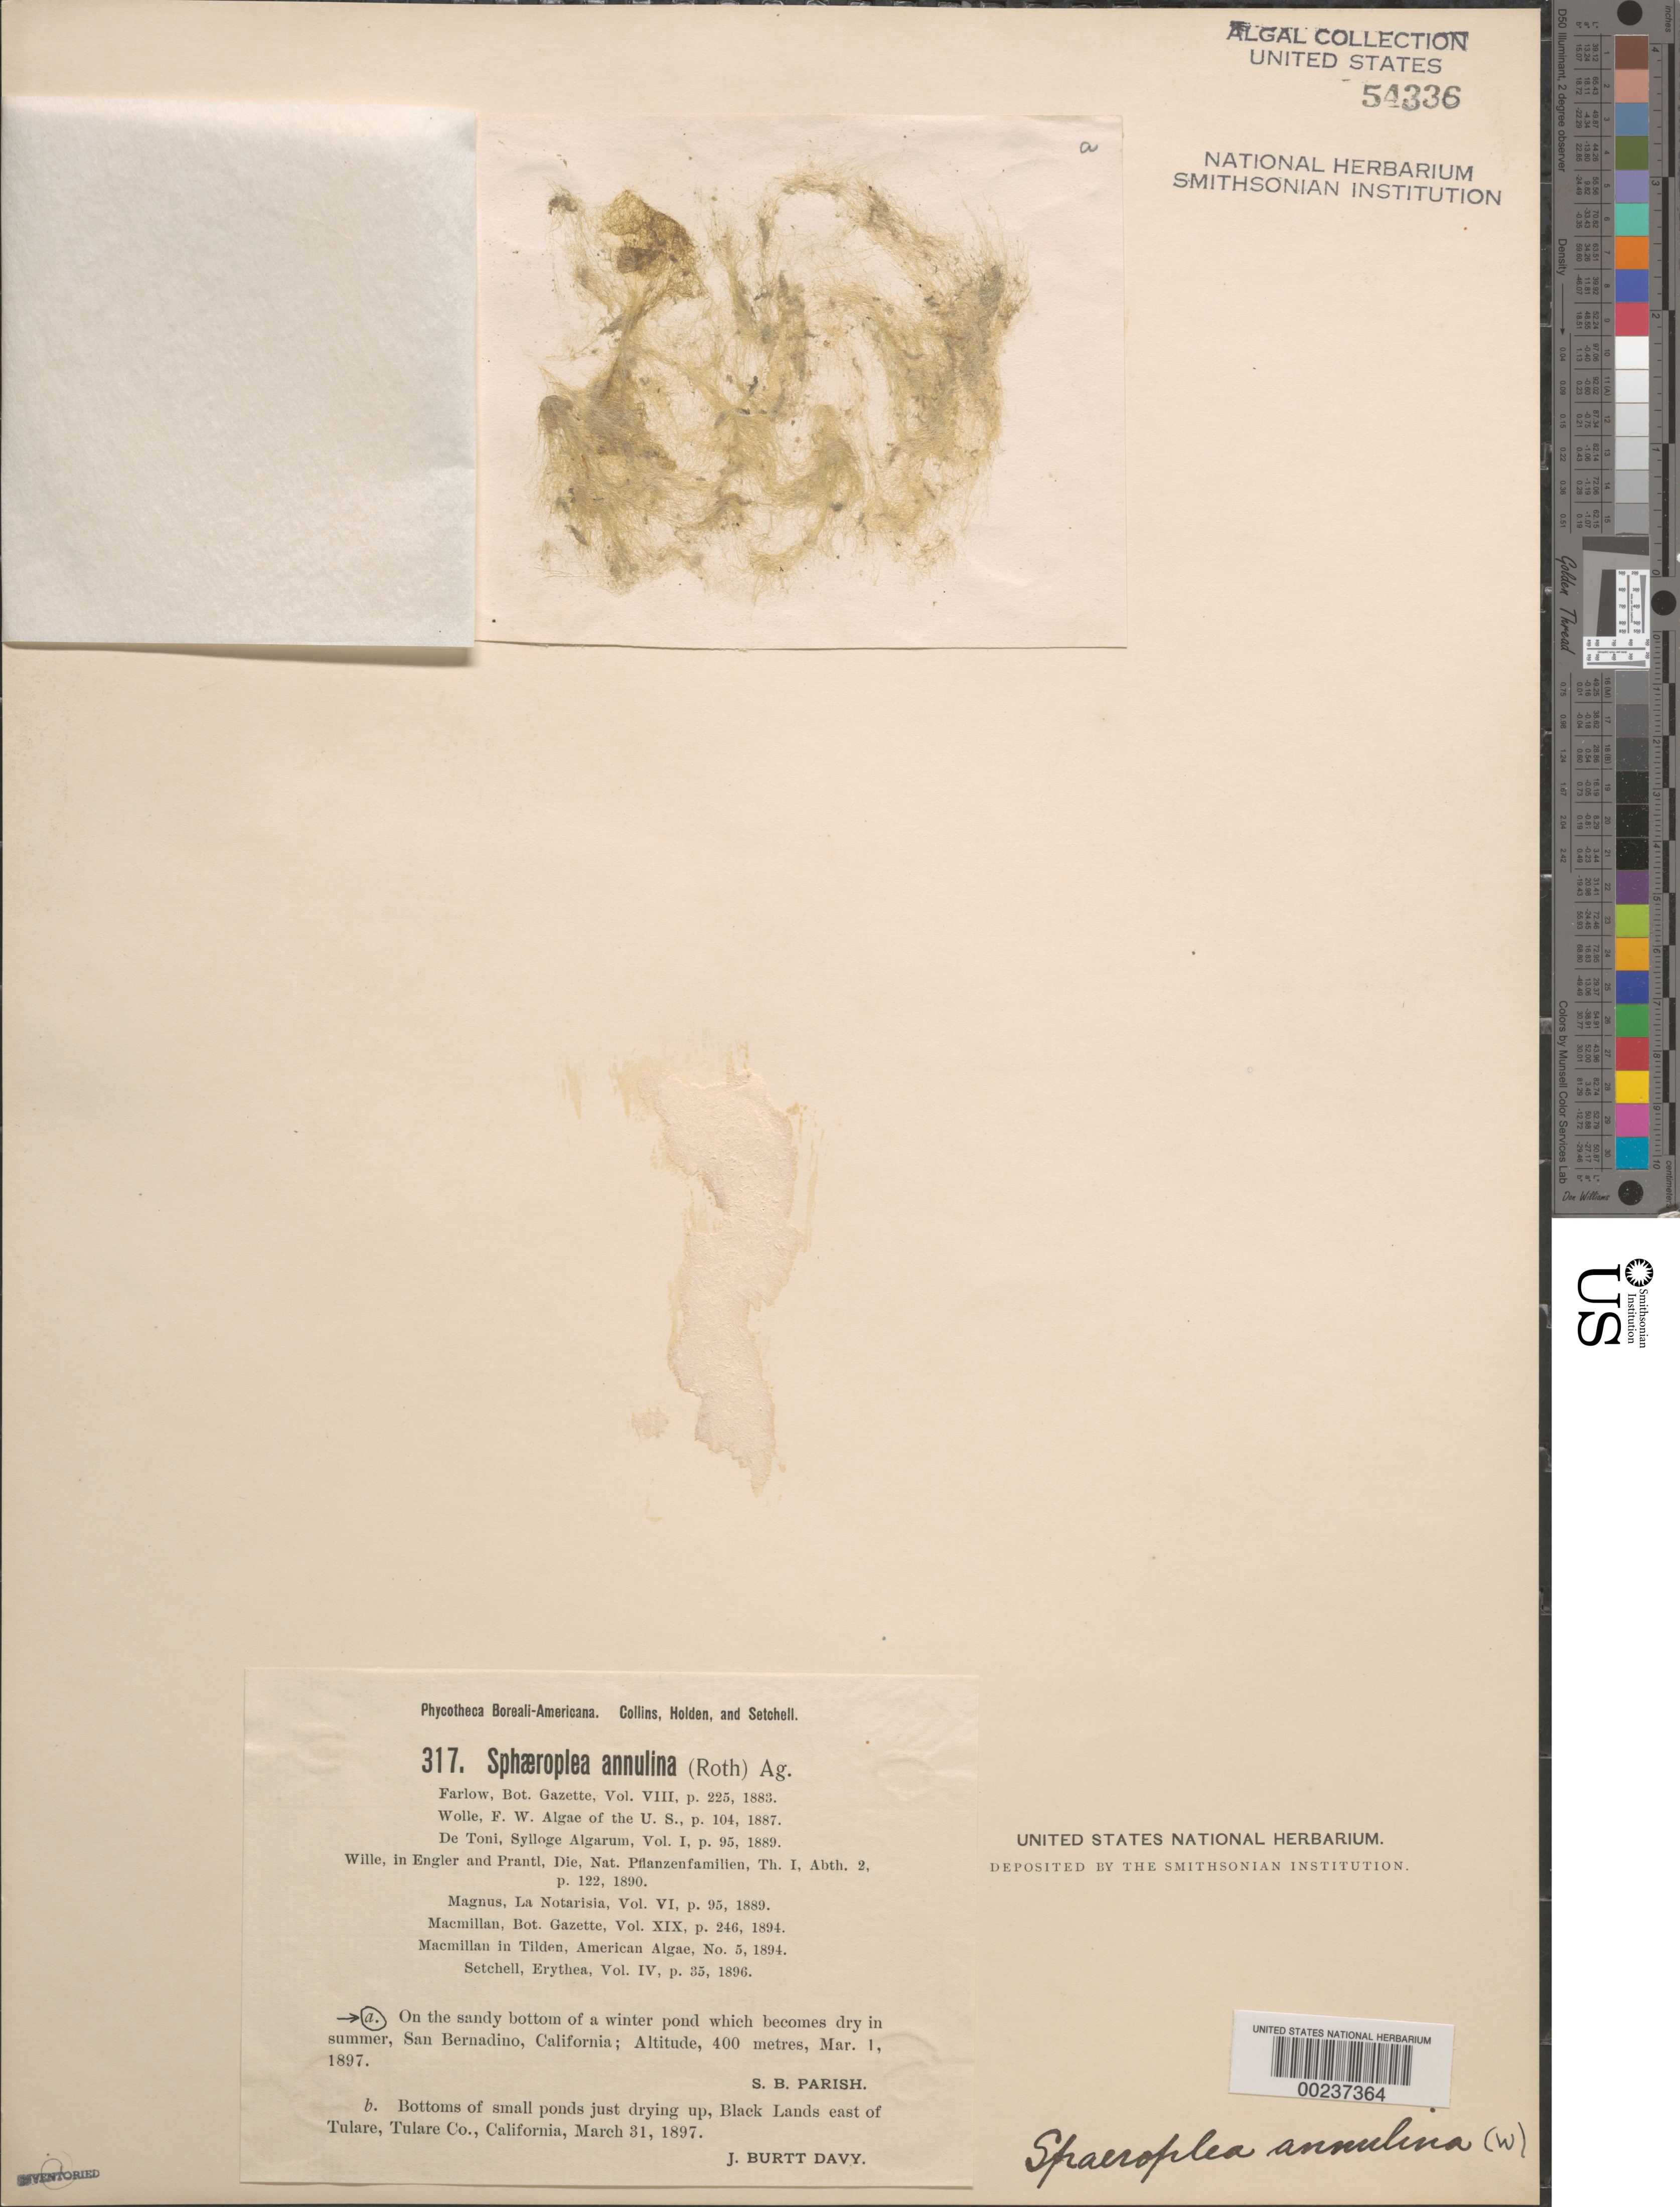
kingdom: Plantae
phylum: Chlorophyta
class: Chlorophyceae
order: Chlamydomonadales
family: Sphaeropleaceae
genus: Sphaeroplea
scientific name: Sphaeroplea annulina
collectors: S. B. Parish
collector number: PB-A 317a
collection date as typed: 01 Mar 1897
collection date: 1897-03-01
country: United States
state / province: California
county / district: San Bernardino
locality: San Bernardino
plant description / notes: Collins, Holden & Setchell, Phycotheca Boreali-Americana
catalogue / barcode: US 54336